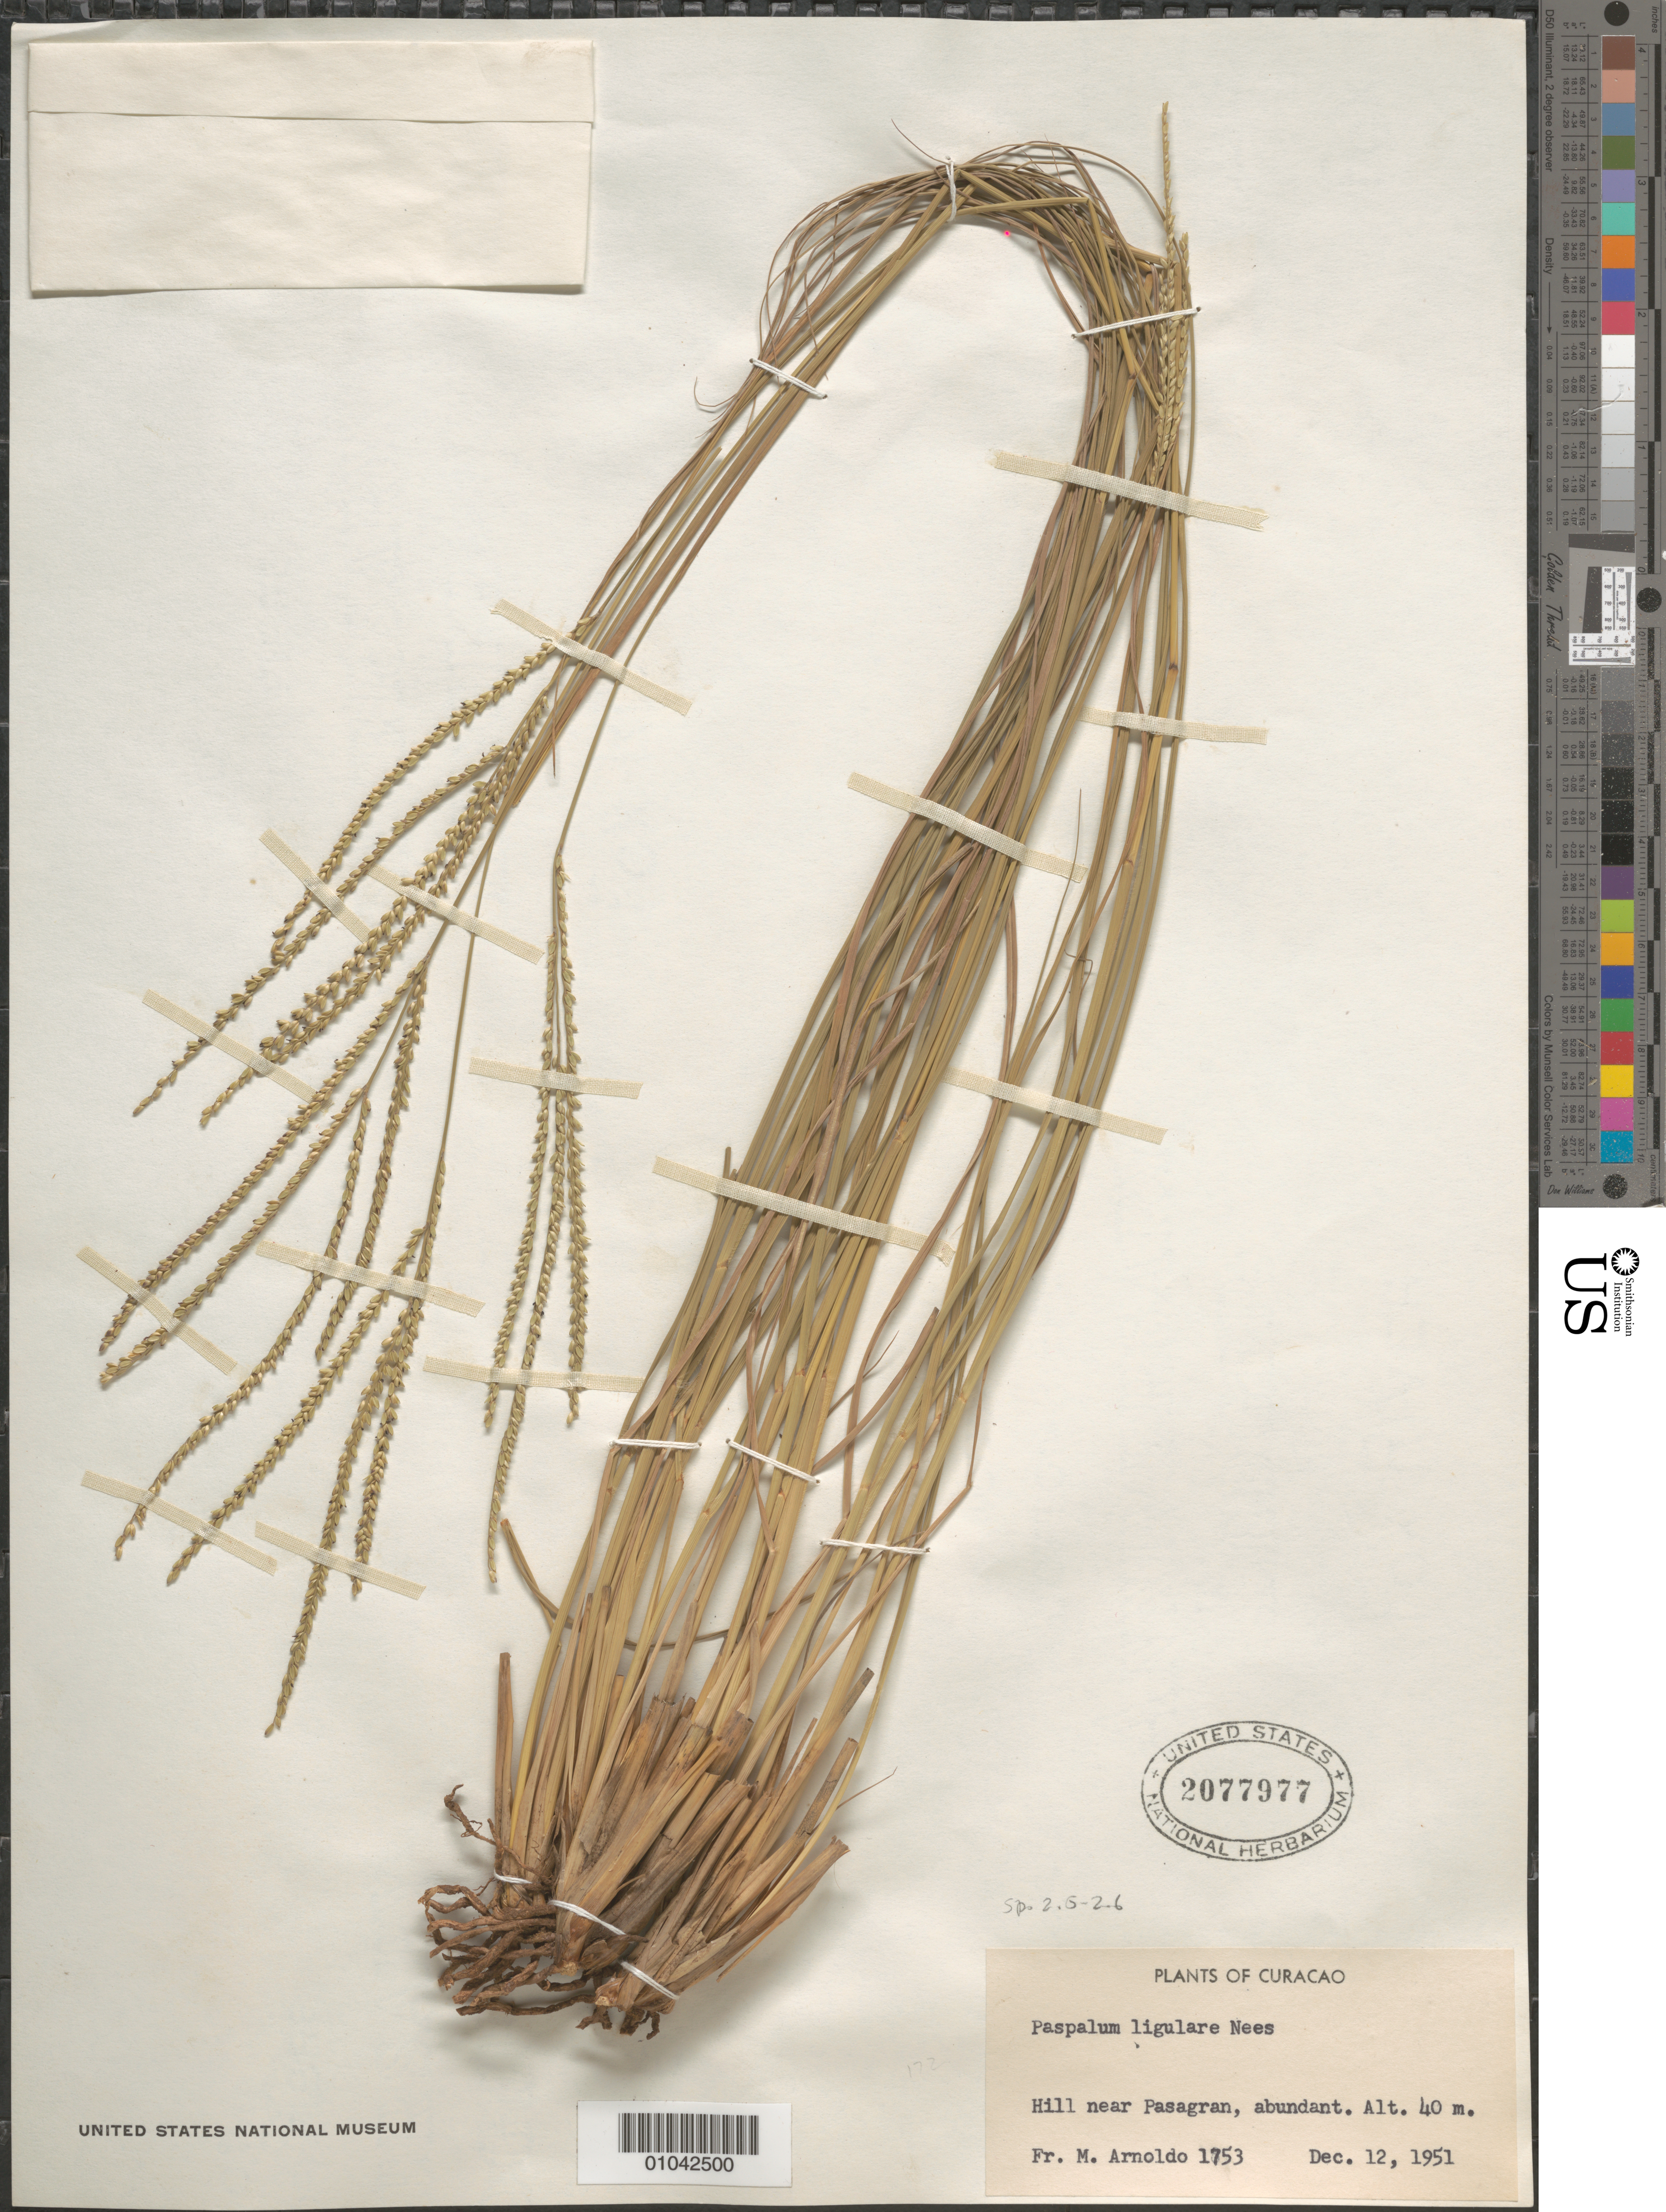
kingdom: Plantae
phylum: Tracheophyta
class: Liliopsida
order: Poales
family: Poaceae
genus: Paspalum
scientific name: Paspalum ligulare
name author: Nees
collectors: N. Arnoldo-Broeders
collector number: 1753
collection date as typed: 12 Dec 1951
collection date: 1951-12-12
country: Curaçao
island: Curaçao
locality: Hills near Pasagran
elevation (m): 40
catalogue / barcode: US 2077977